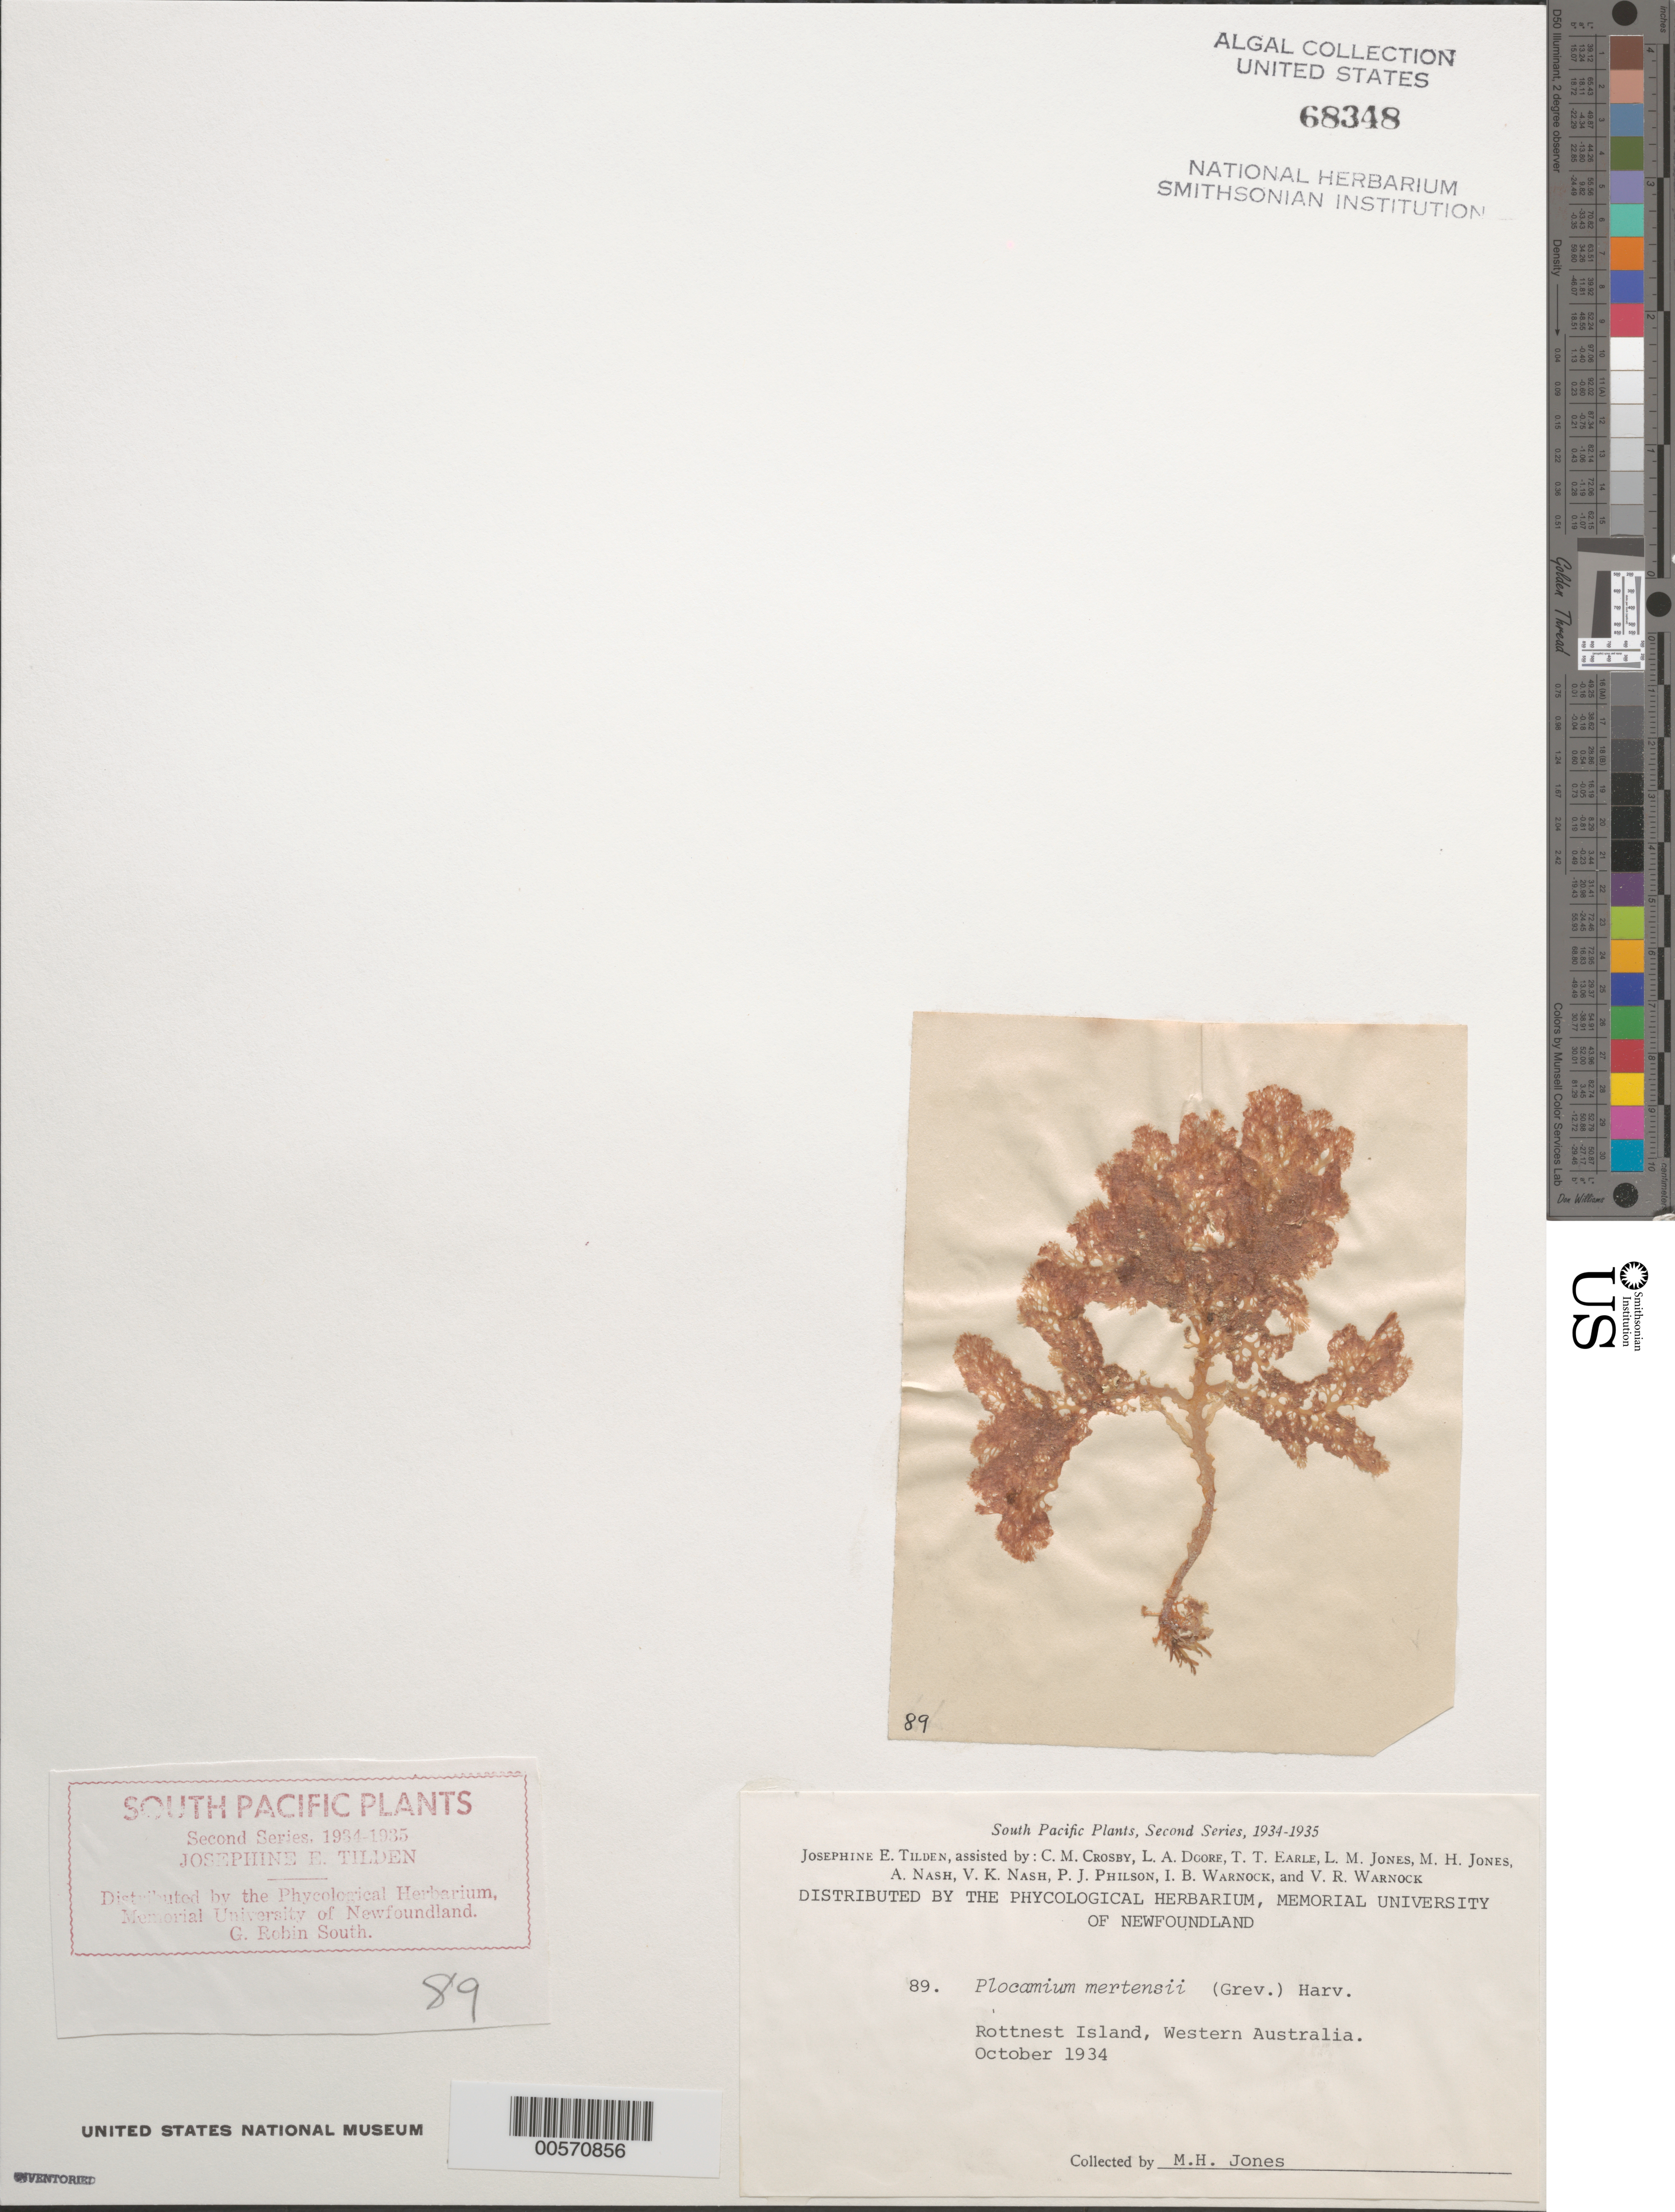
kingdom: Plantae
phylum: Rhodophyta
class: Florideophyceae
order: Plocamiales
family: Plocamiaceae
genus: Plocamium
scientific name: Plocamium mertensii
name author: (Greville) Harvey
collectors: M. H. Jones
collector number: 89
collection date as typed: Oct 1934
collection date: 1934-10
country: Australia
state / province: Western Australia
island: Rottnest Island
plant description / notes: Tilden, South Pacific Plants, Second Series, 1934-1935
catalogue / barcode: US 68348